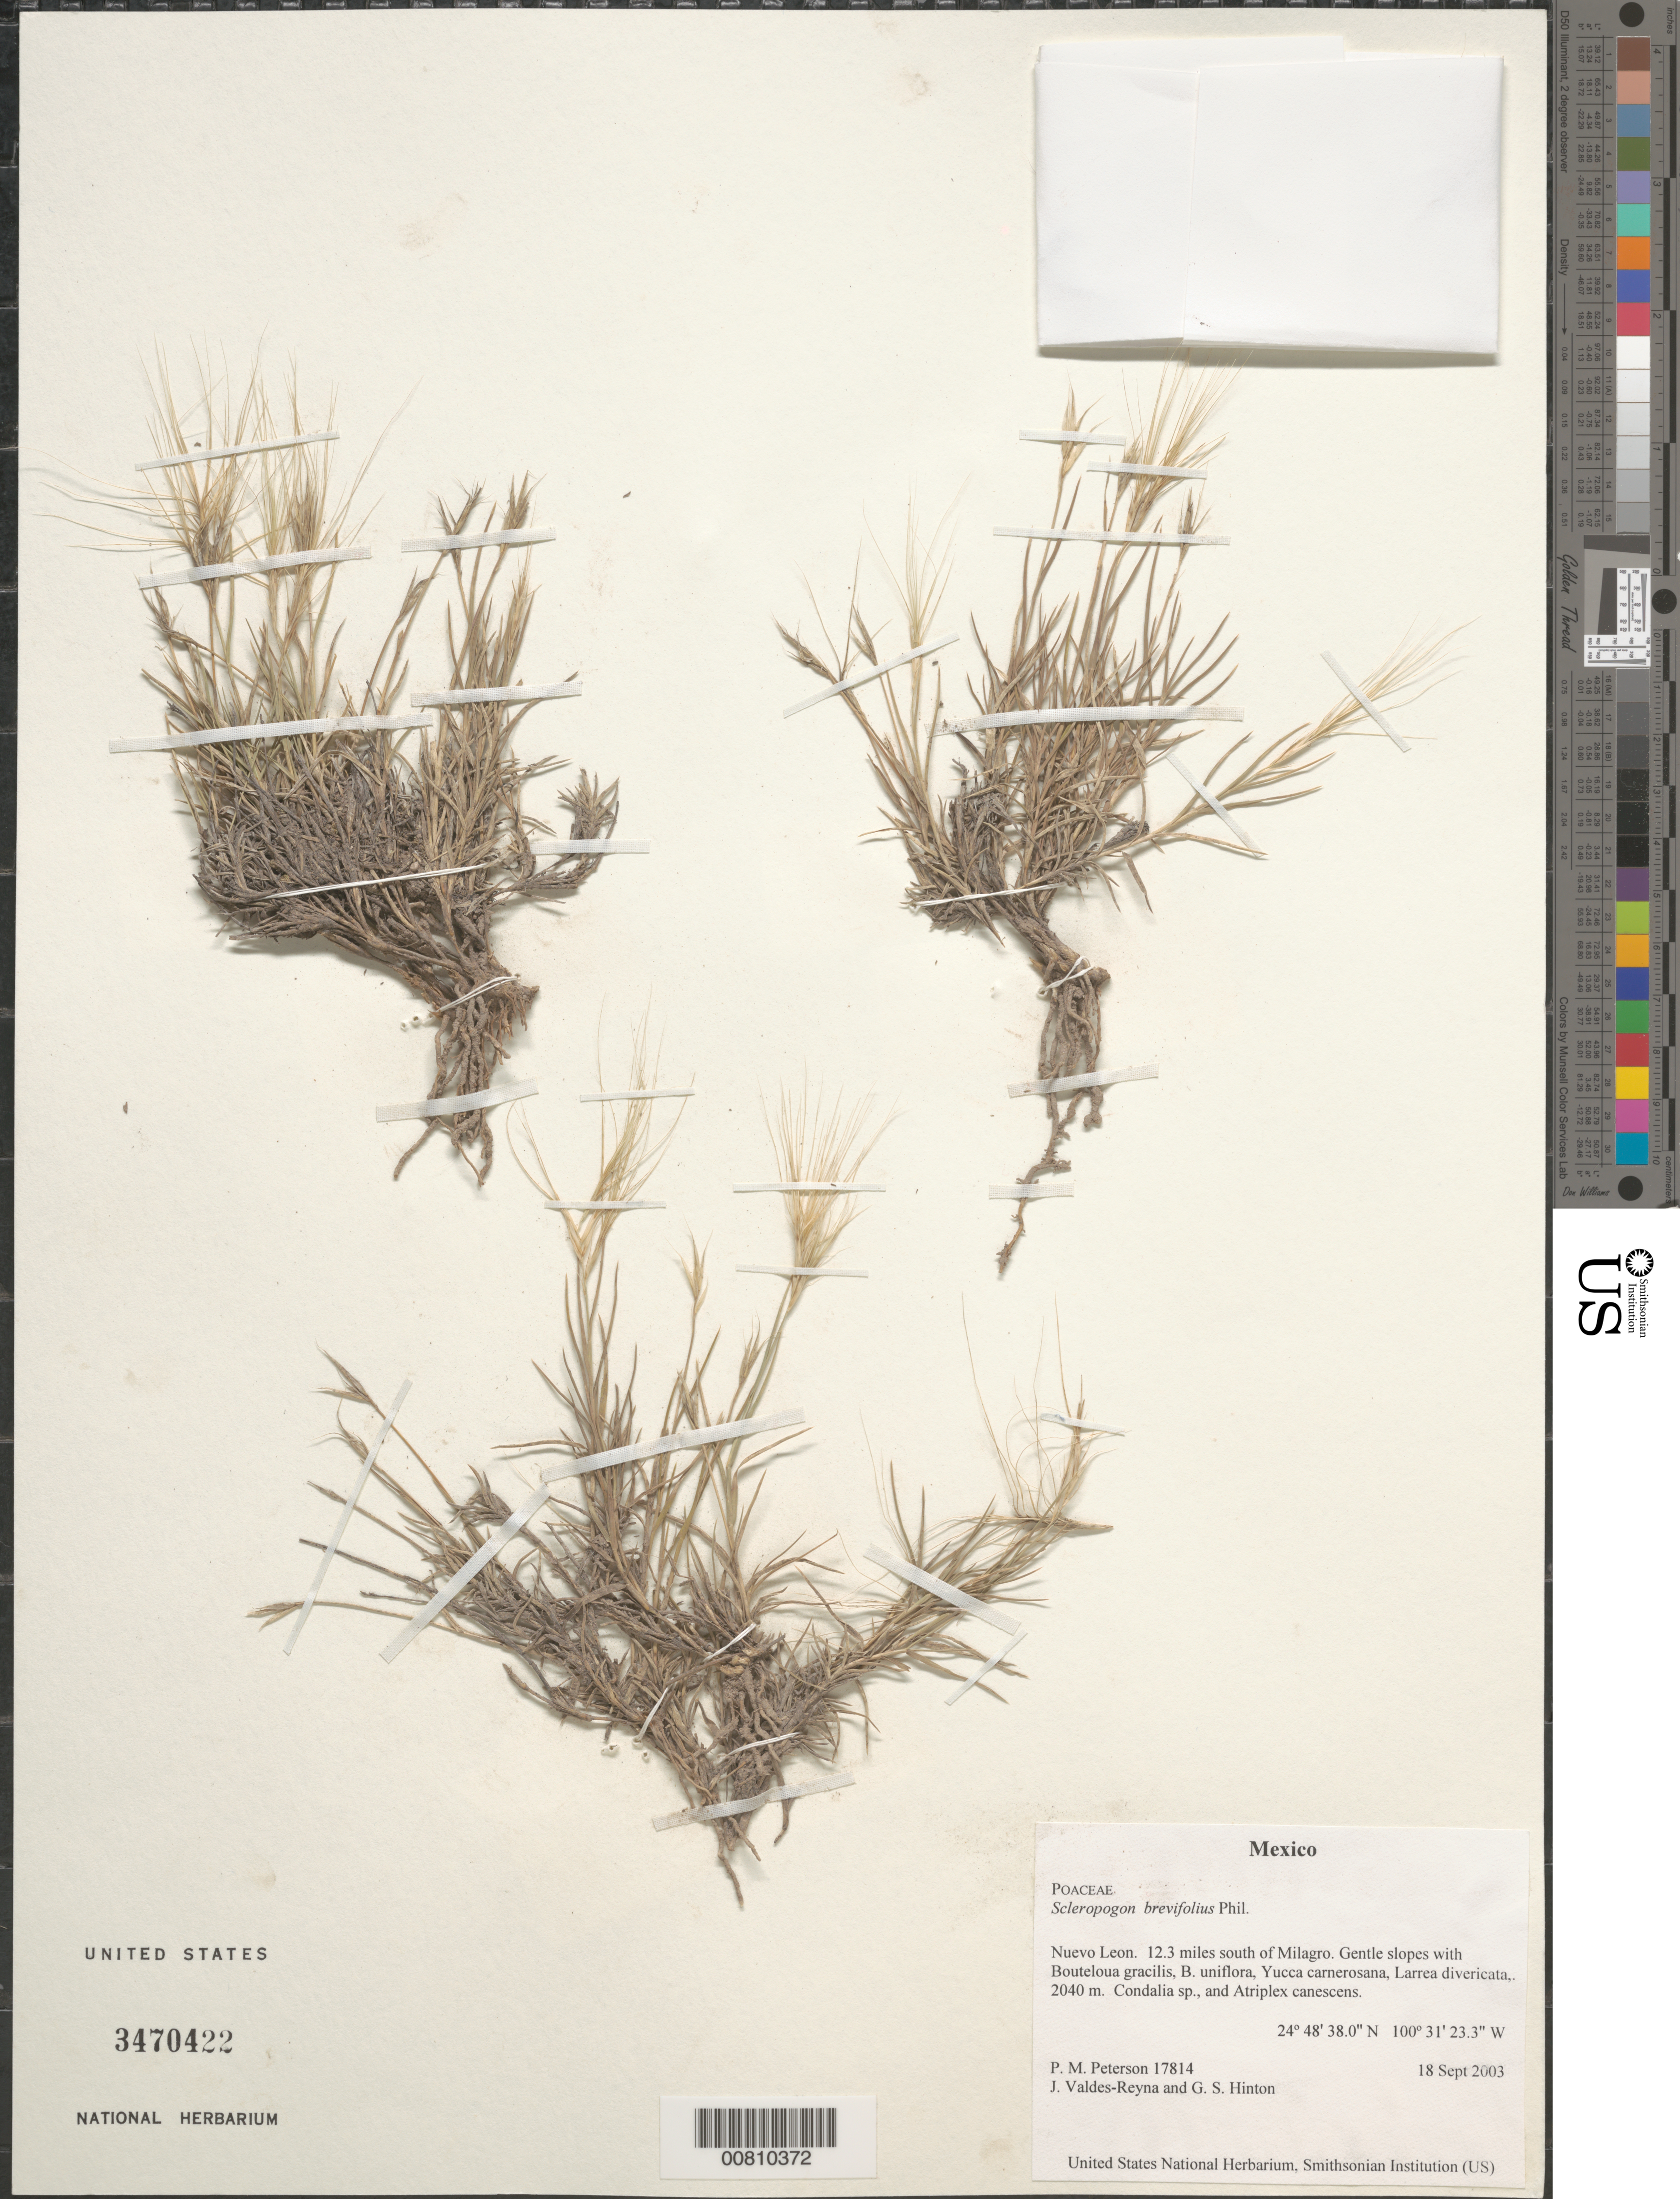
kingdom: Plantae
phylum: Tracheophyta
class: Liliopsida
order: Poales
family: Poaceae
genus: Scleropogon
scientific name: Scleropogon brevifolius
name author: Phil.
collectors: P. M. Peterson, J. Valdés-Reyna & H. Hinton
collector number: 17814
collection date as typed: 18 Sep 2003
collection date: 2003-09-18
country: Mexico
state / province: Nuevo León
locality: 12.3 miles south of Milagro. Gentle slopes with Bouteloua gracilis, B. uniflora, Yucca carnerosana, Larrea divericata,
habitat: Condalia sp., and Atriplex canescens.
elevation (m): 2040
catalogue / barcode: US 3470422